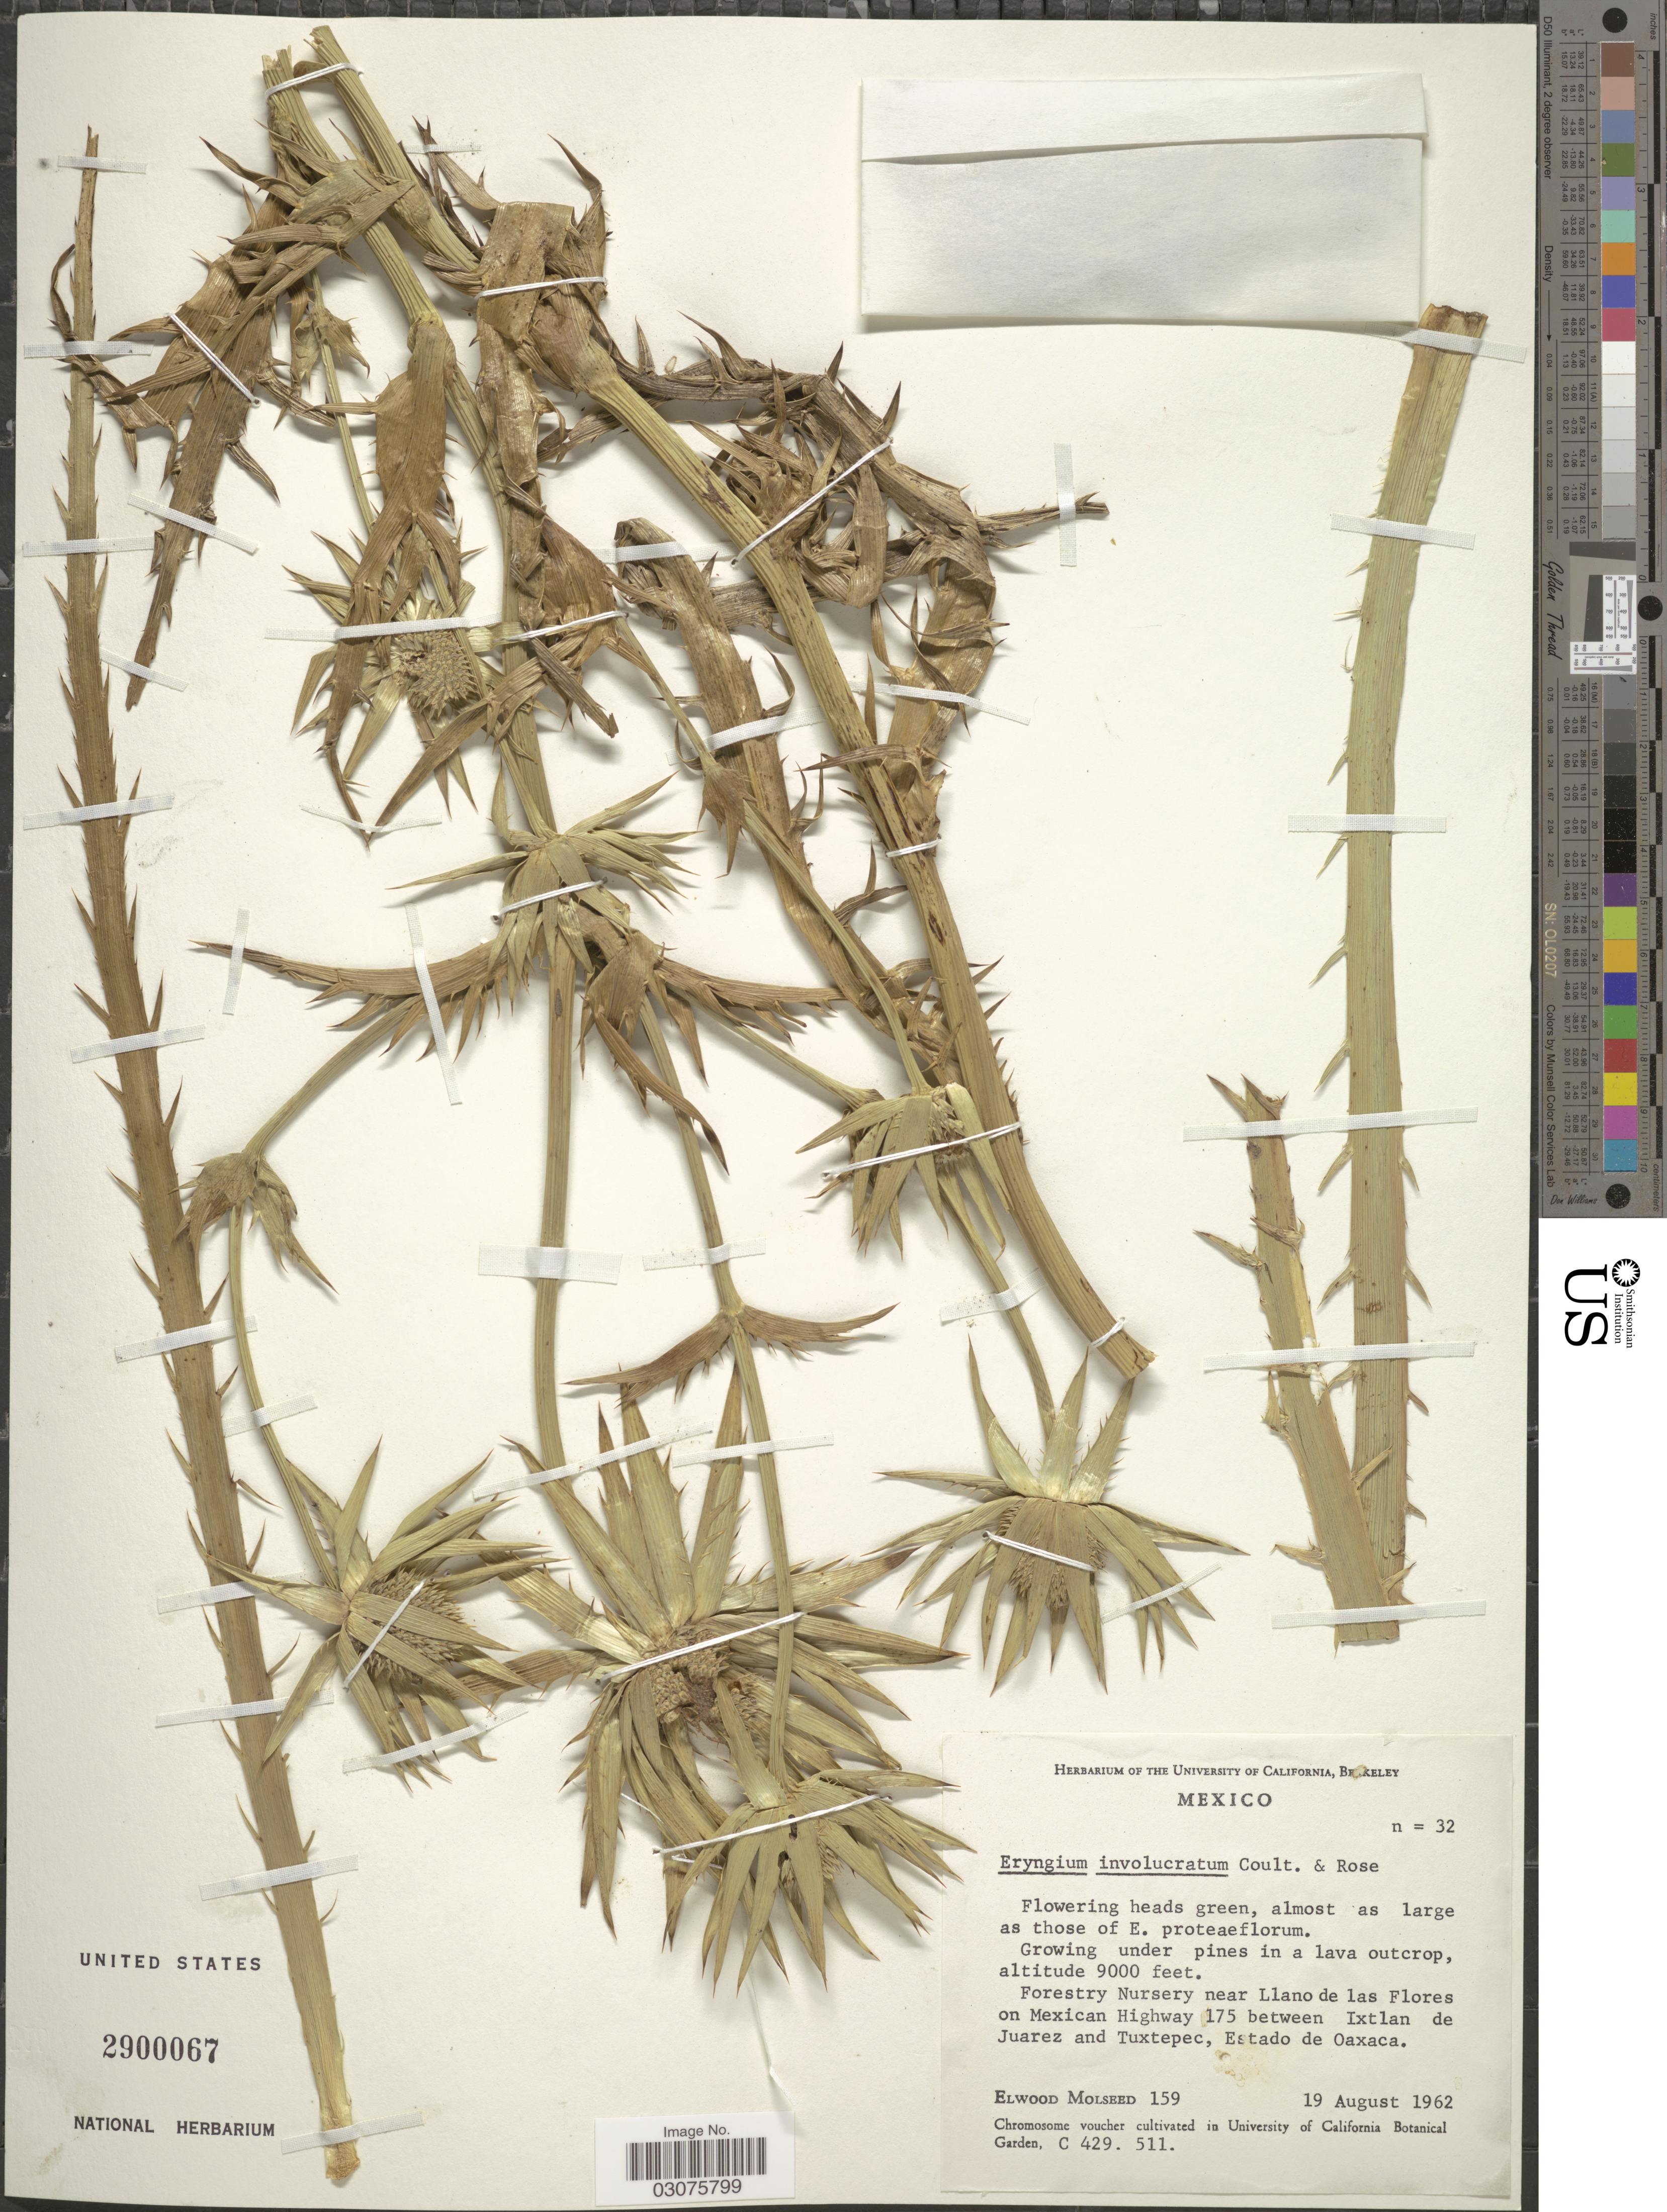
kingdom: Plantae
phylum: Tracheophyta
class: Magnoliopsida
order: Apiales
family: Apiaceae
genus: Eryngium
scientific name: Eryngium involucratum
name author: J.M. Coult. & Rose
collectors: E. Molseed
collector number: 159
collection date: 1962-08-19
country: Mexico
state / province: Oaxaca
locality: Forestry Nursery near Llano de las Flores on Mexican Highway 175 between Ixtlan de Juarez and Tuxtepec, Estado de Oaxaca.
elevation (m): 2743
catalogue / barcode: US 2900067